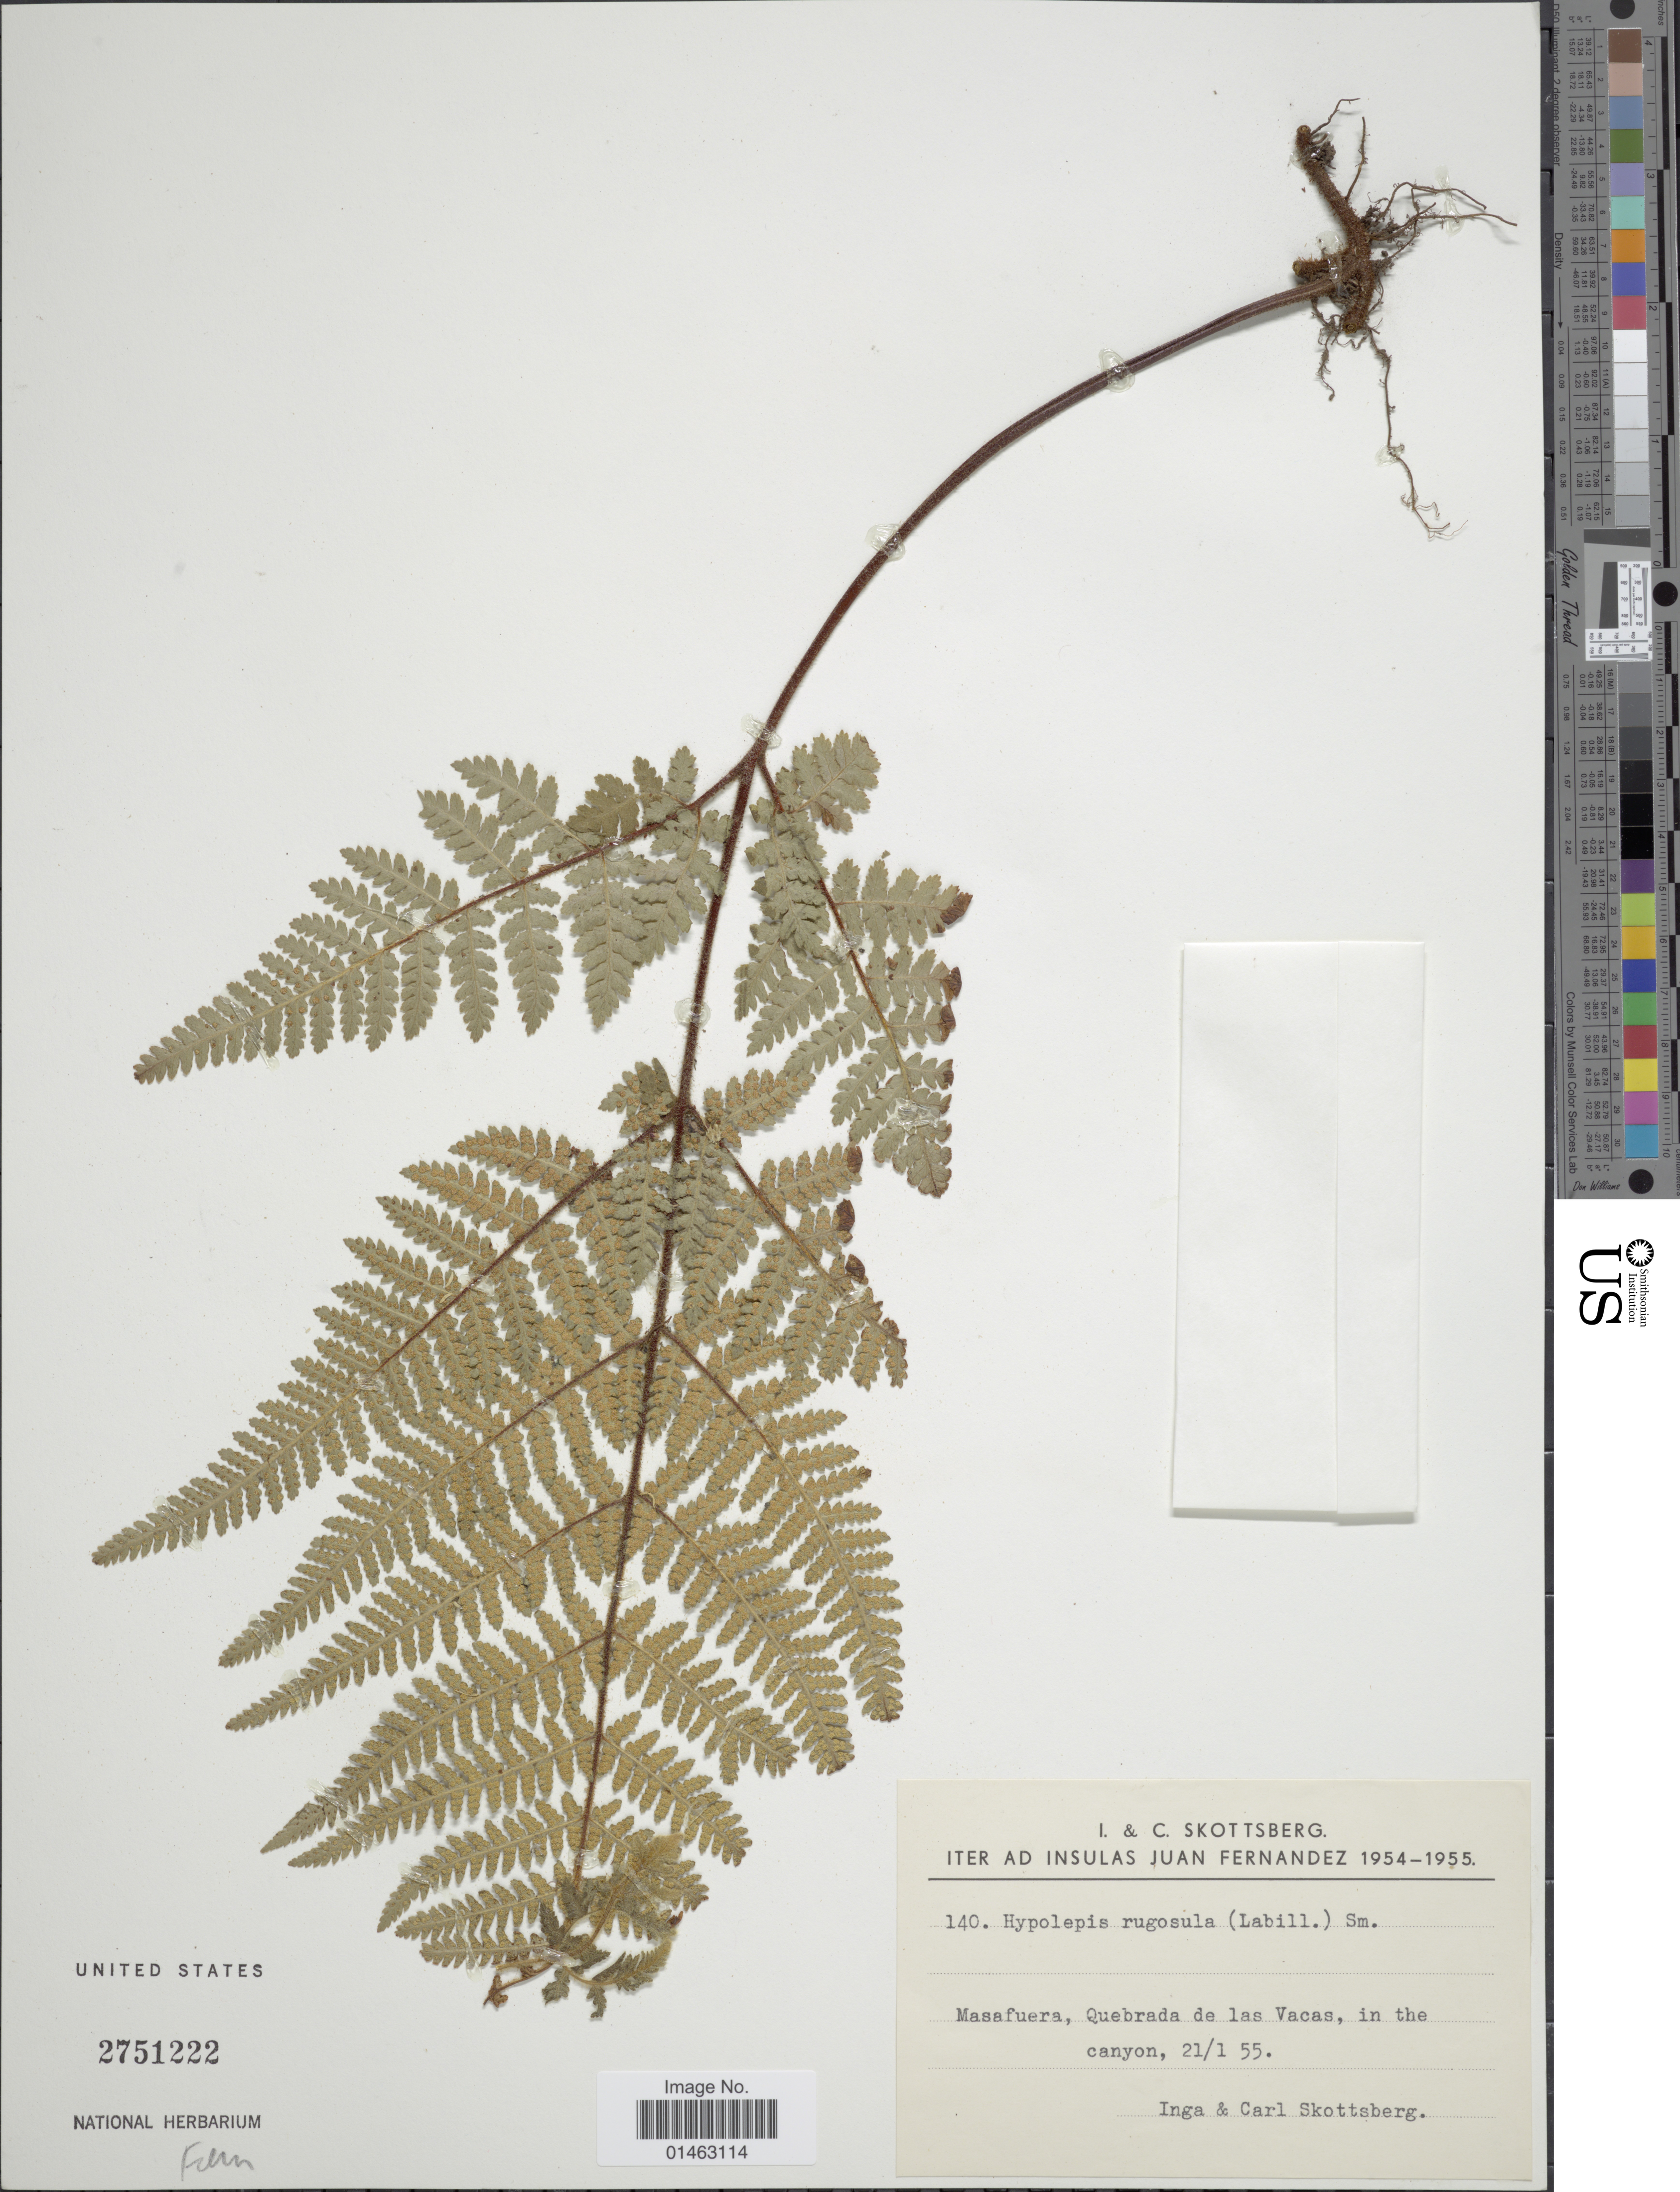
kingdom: Plantae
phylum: Tracheophyta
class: Polypodiopsida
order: Polypodiales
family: Dennstaedtiaceae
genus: Hypolepis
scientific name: Hypolepis rugosula var. poeppigii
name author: C. Chr. ex Skottsb.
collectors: I. Skottsberg & C. Skottsberg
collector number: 140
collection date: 1955-01-21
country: Chile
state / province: Valparaiso (V)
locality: Masafuera,Quebrada de las Vacas, in the canyon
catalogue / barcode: US 2751222